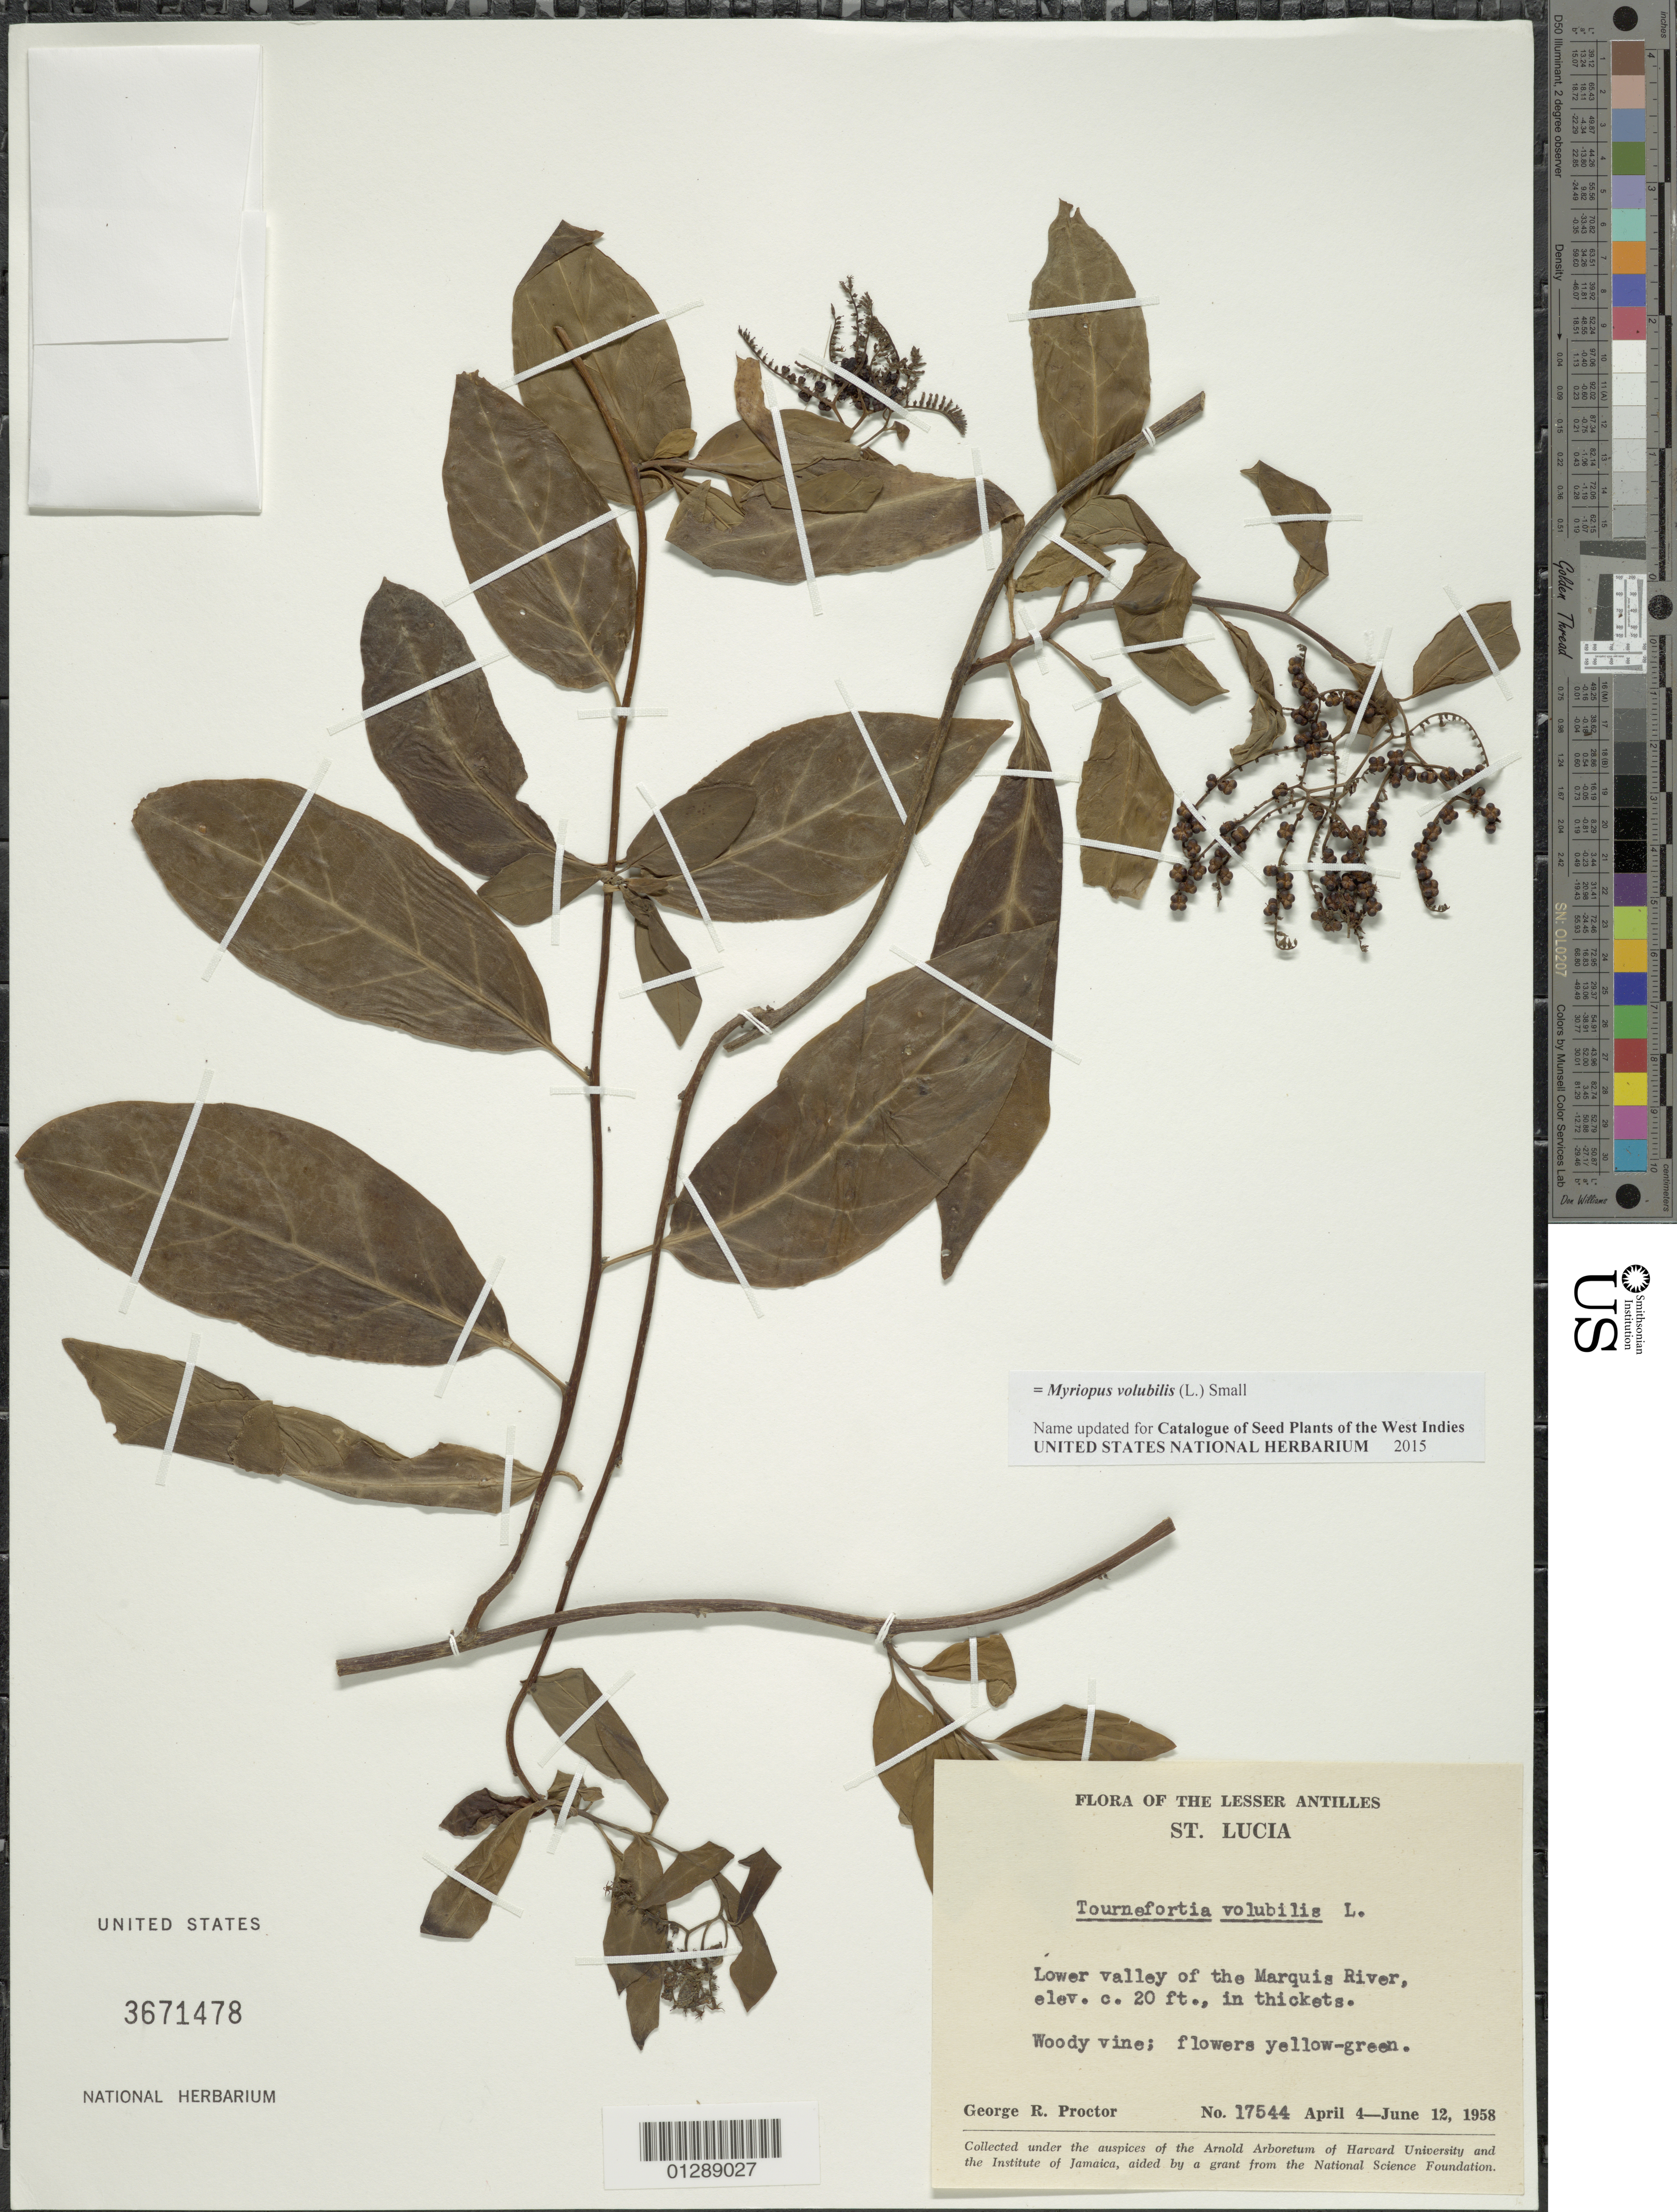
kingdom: Plantae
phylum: Tracheophyta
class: Magnoliopsida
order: Boraginales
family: Heliotropiaceae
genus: Myriopus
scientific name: Myriopus volubilis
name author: (L.) Small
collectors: G. R. Proctor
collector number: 17544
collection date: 1958-04-04/1958-06-12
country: St. Lucia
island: St. Lucia I.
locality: Marquis River, lower valley.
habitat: In thickets.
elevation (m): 6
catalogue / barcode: US 3671478